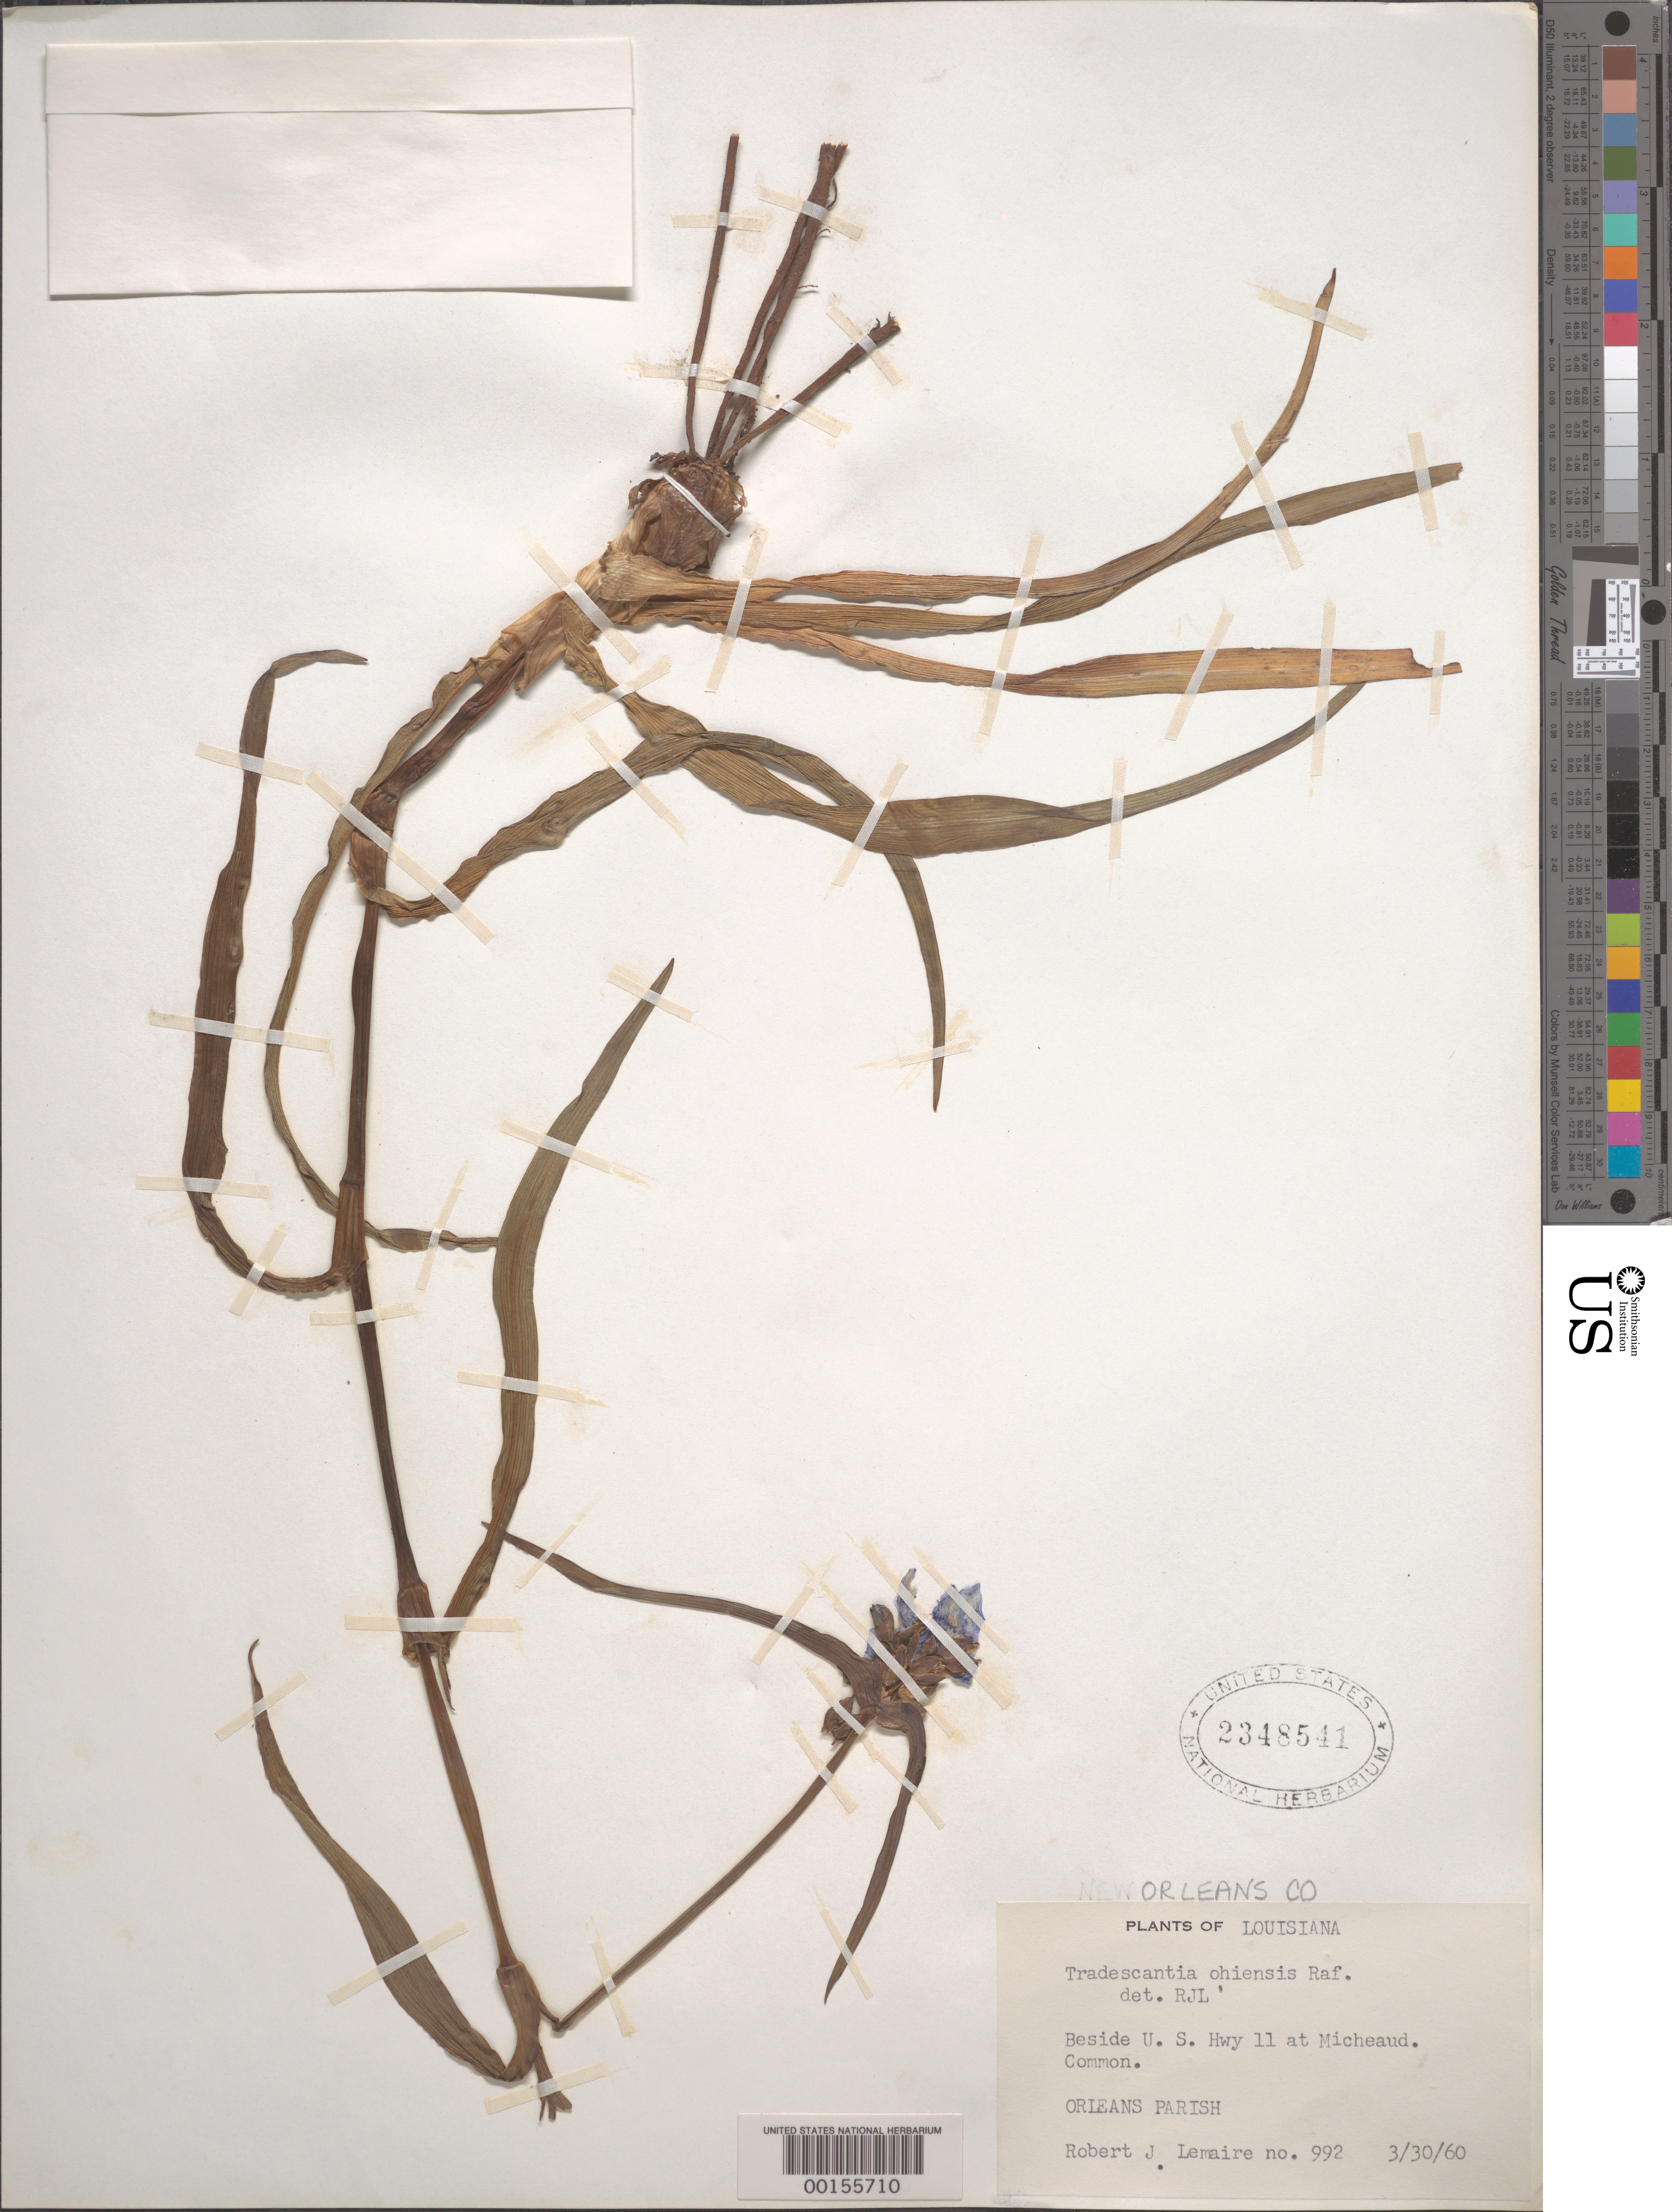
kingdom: Plantae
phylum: Tracheophyta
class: Liliopsida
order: Commelinales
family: Commelinaceae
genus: Tradescantia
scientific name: Tradescantia ohiensis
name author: Raf.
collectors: R. Lemaire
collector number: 992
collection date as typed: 30 Mar 1960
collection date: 1960-03-30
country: United States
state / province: Louisiana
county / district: Orleans Parish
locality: Hwy 11 at micheaud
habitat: Roadside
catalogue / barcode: US 2348541